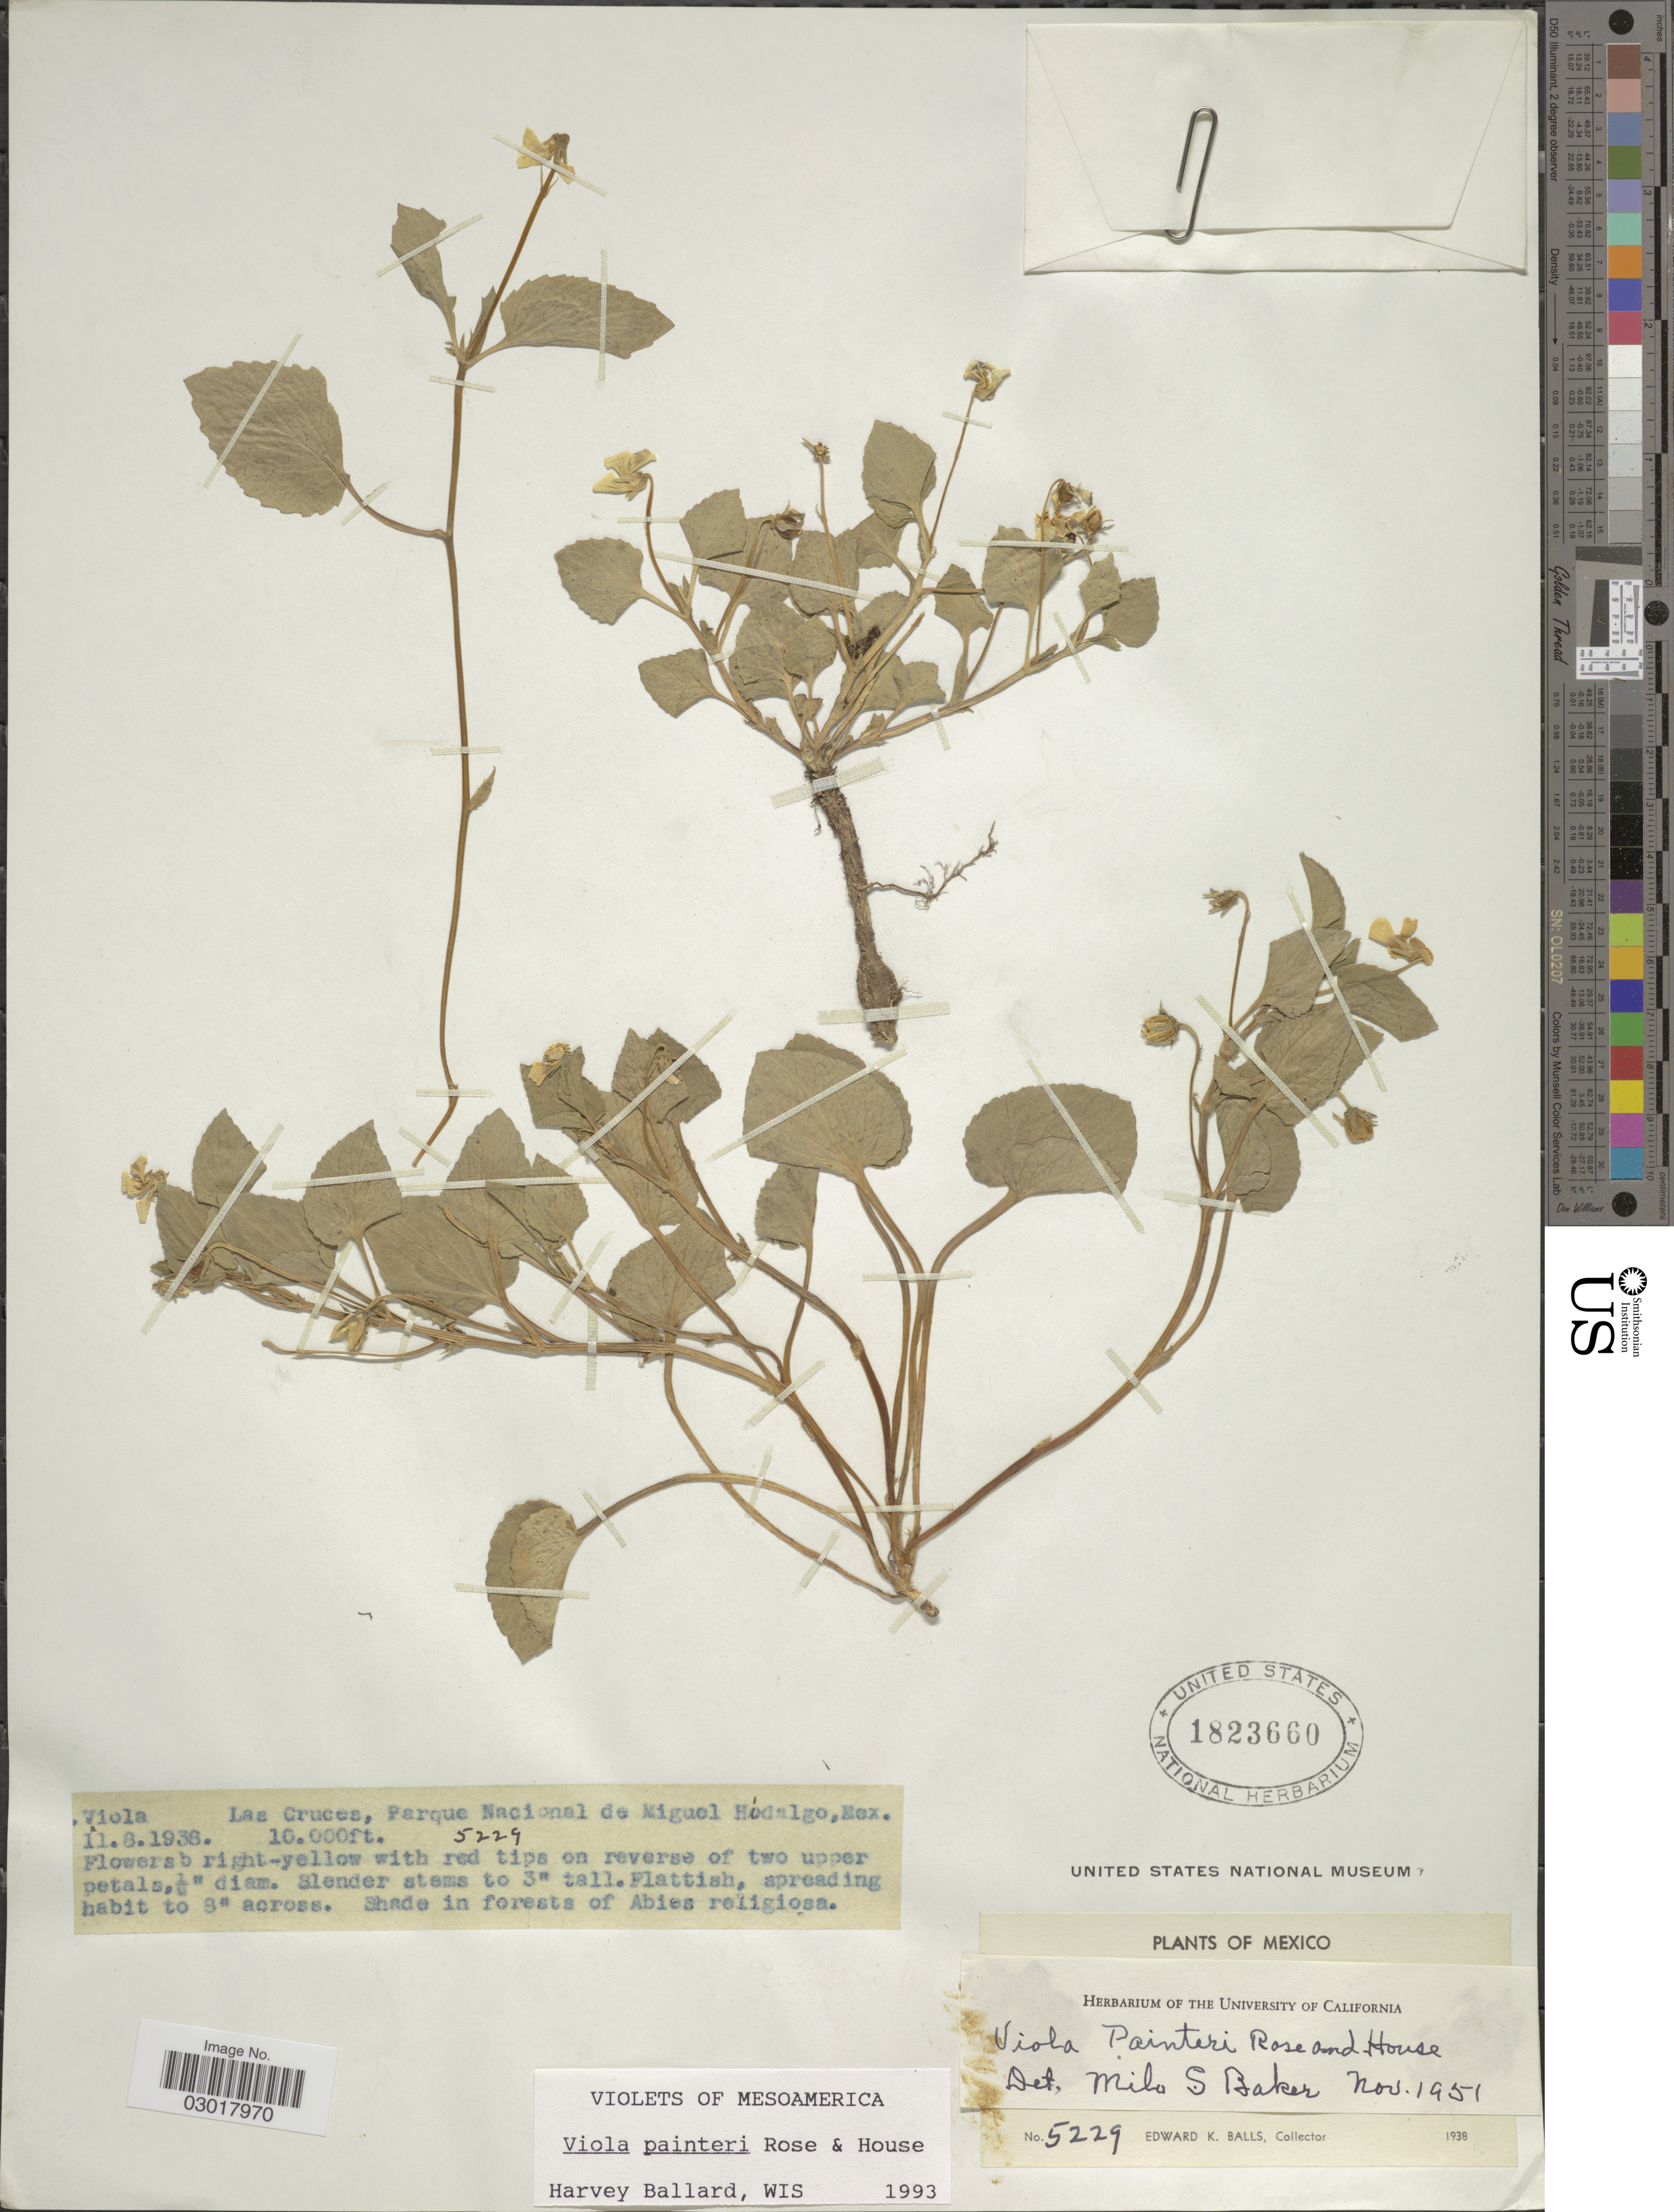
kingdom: Plantae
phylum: Tracheophyta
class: Magnoliopsida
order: Malpighiales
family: Violaceae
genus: Viola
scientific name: Viola painteri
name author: Rose & House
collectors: E. K. Balls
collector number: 5229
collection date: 1938-08-11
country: Mexico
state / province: Hidalgo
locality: Las Cruces, Parque Nacional de Miguel.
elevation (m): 3048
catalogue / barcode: US 1823660